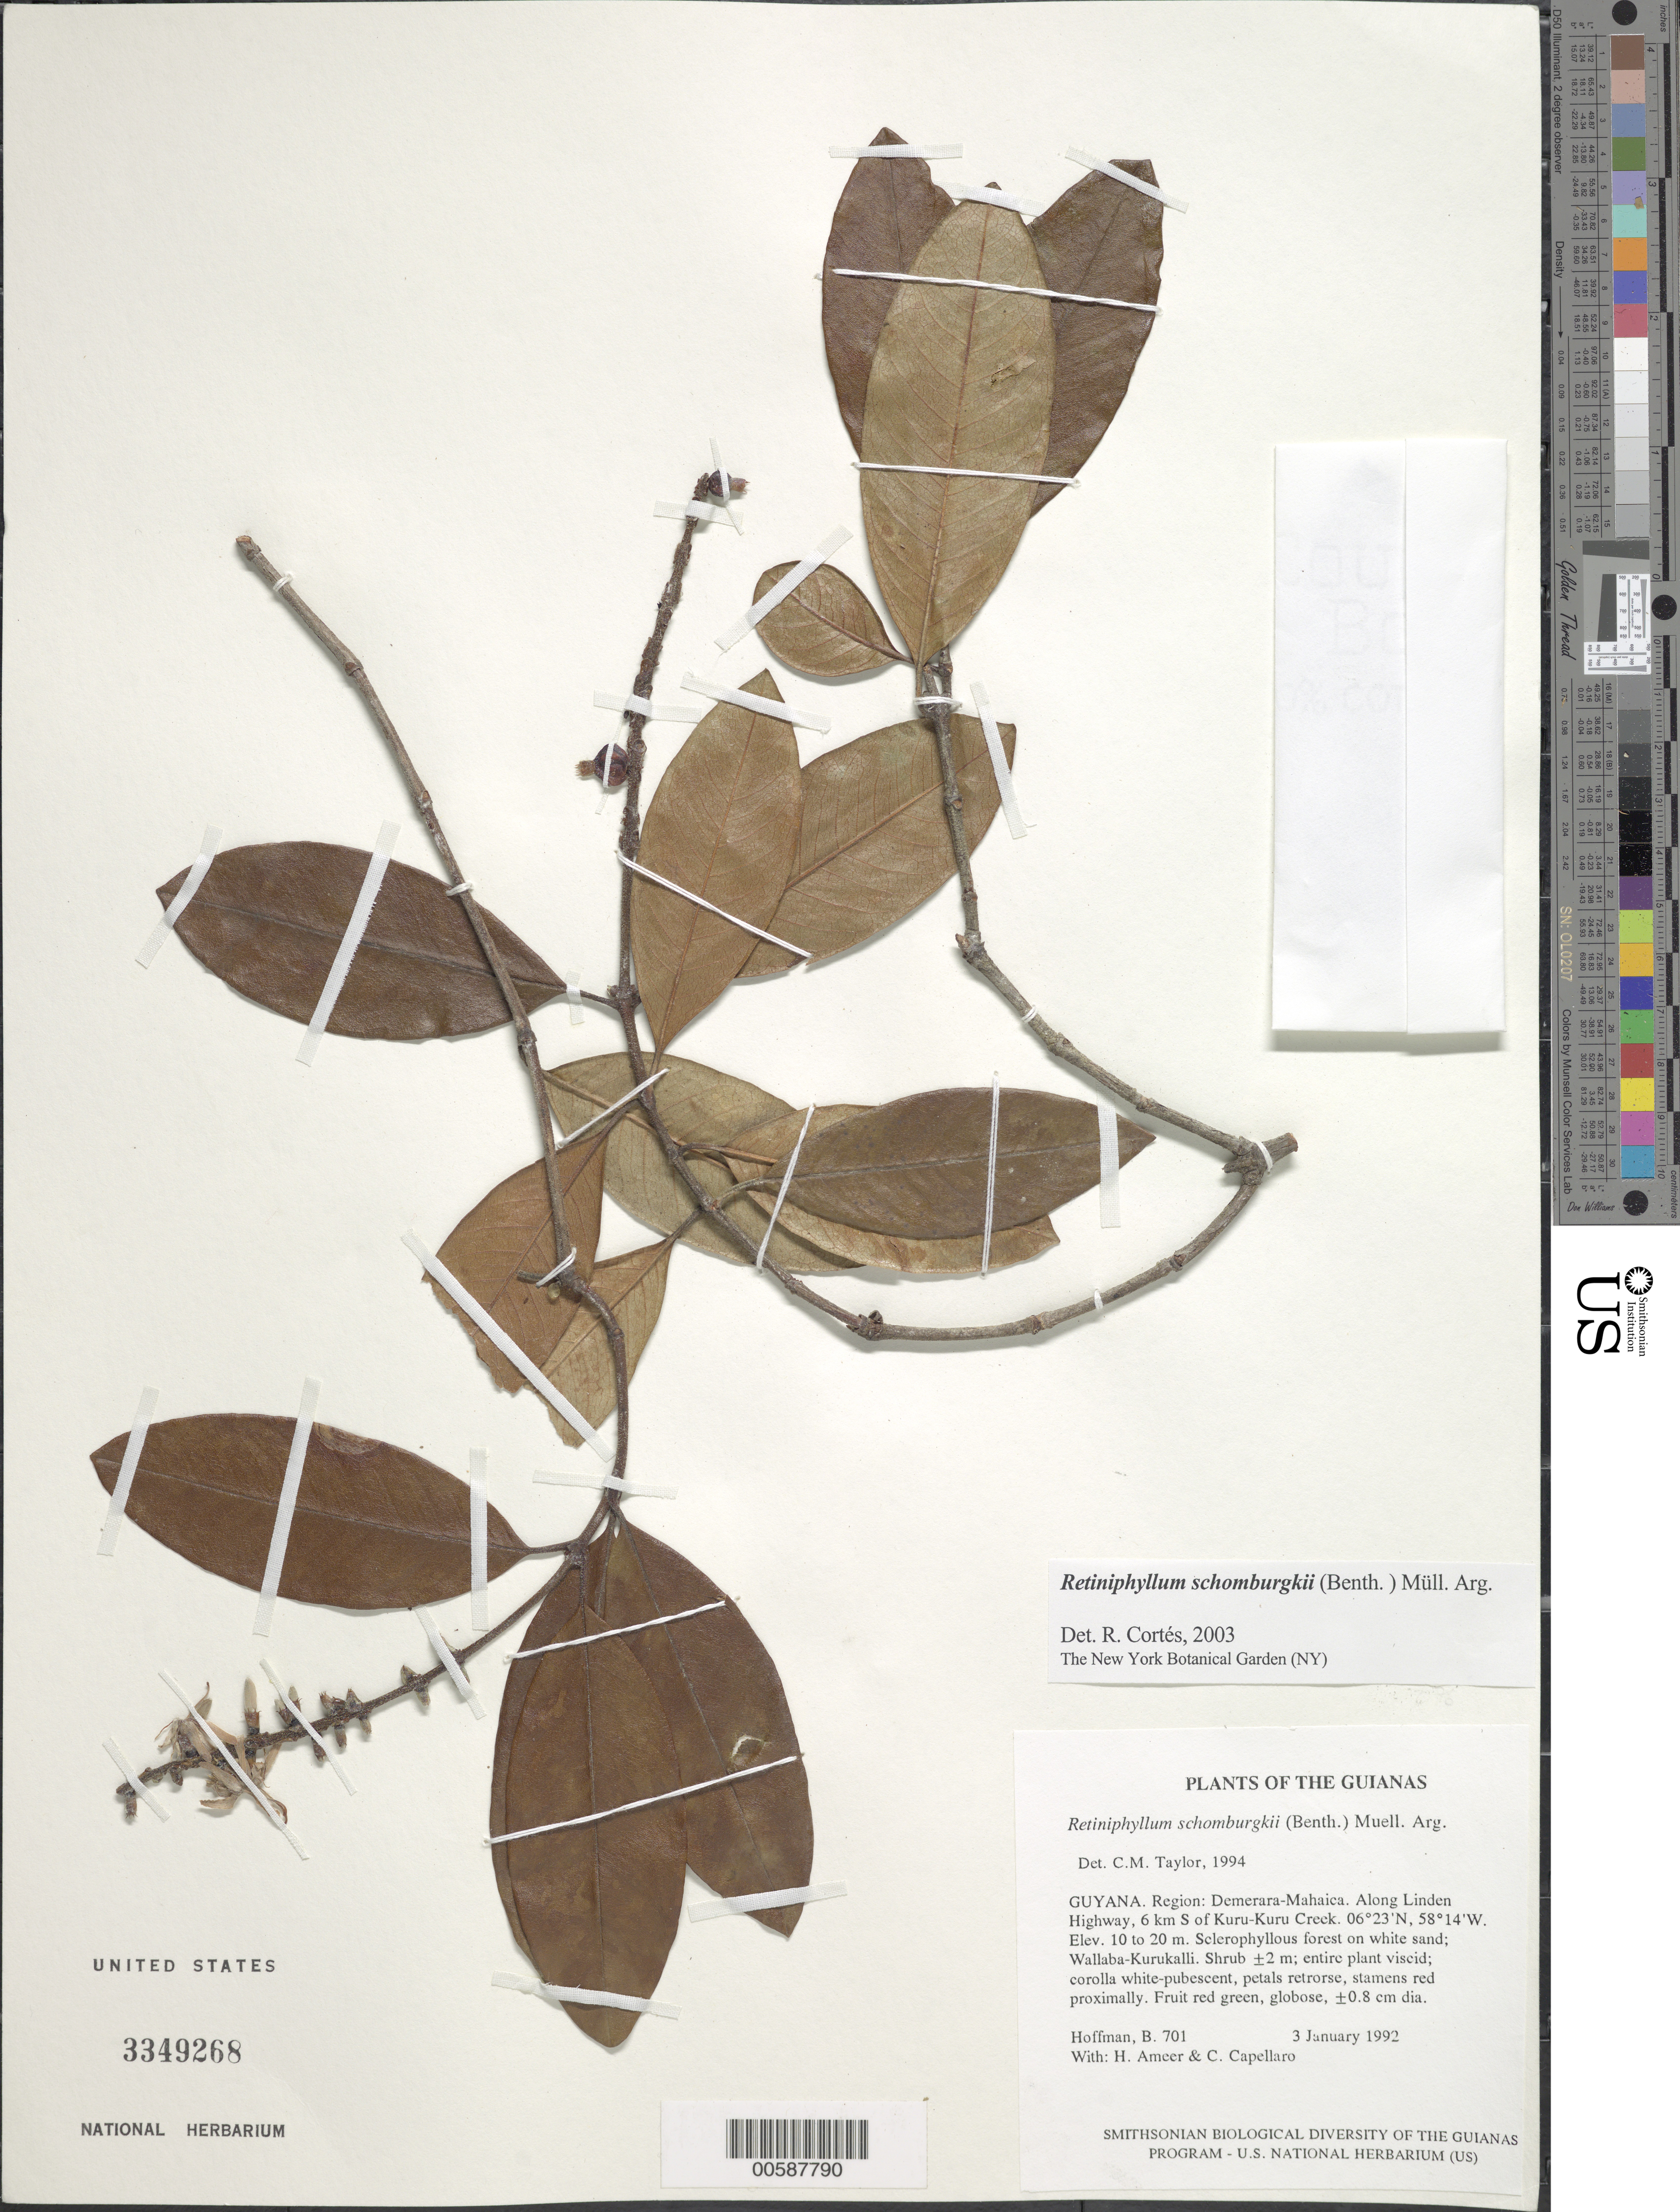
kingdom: Plantae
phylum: Tracheophyta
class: Magnoliopsida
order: Gentianales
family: Rubiaceae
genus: Retiniphyllum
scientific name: Retiniphyllum schomburgkii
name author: (Benth.) Müll. Arg.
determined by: Taylor, Charlotte M.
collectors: B. Hoffman, H. Ameer & C. Capellaro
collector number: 701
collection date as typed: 3 January 1992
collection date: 1992-01-03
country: Guyana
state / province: Demerara-Mahaica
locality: Along Linden Highway, 6 km S of Kuru-Kuru Creek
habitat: Sclerophyllous forest on white sand; Wallaba-Kurukalli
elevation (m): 10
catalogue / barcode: US 3349268